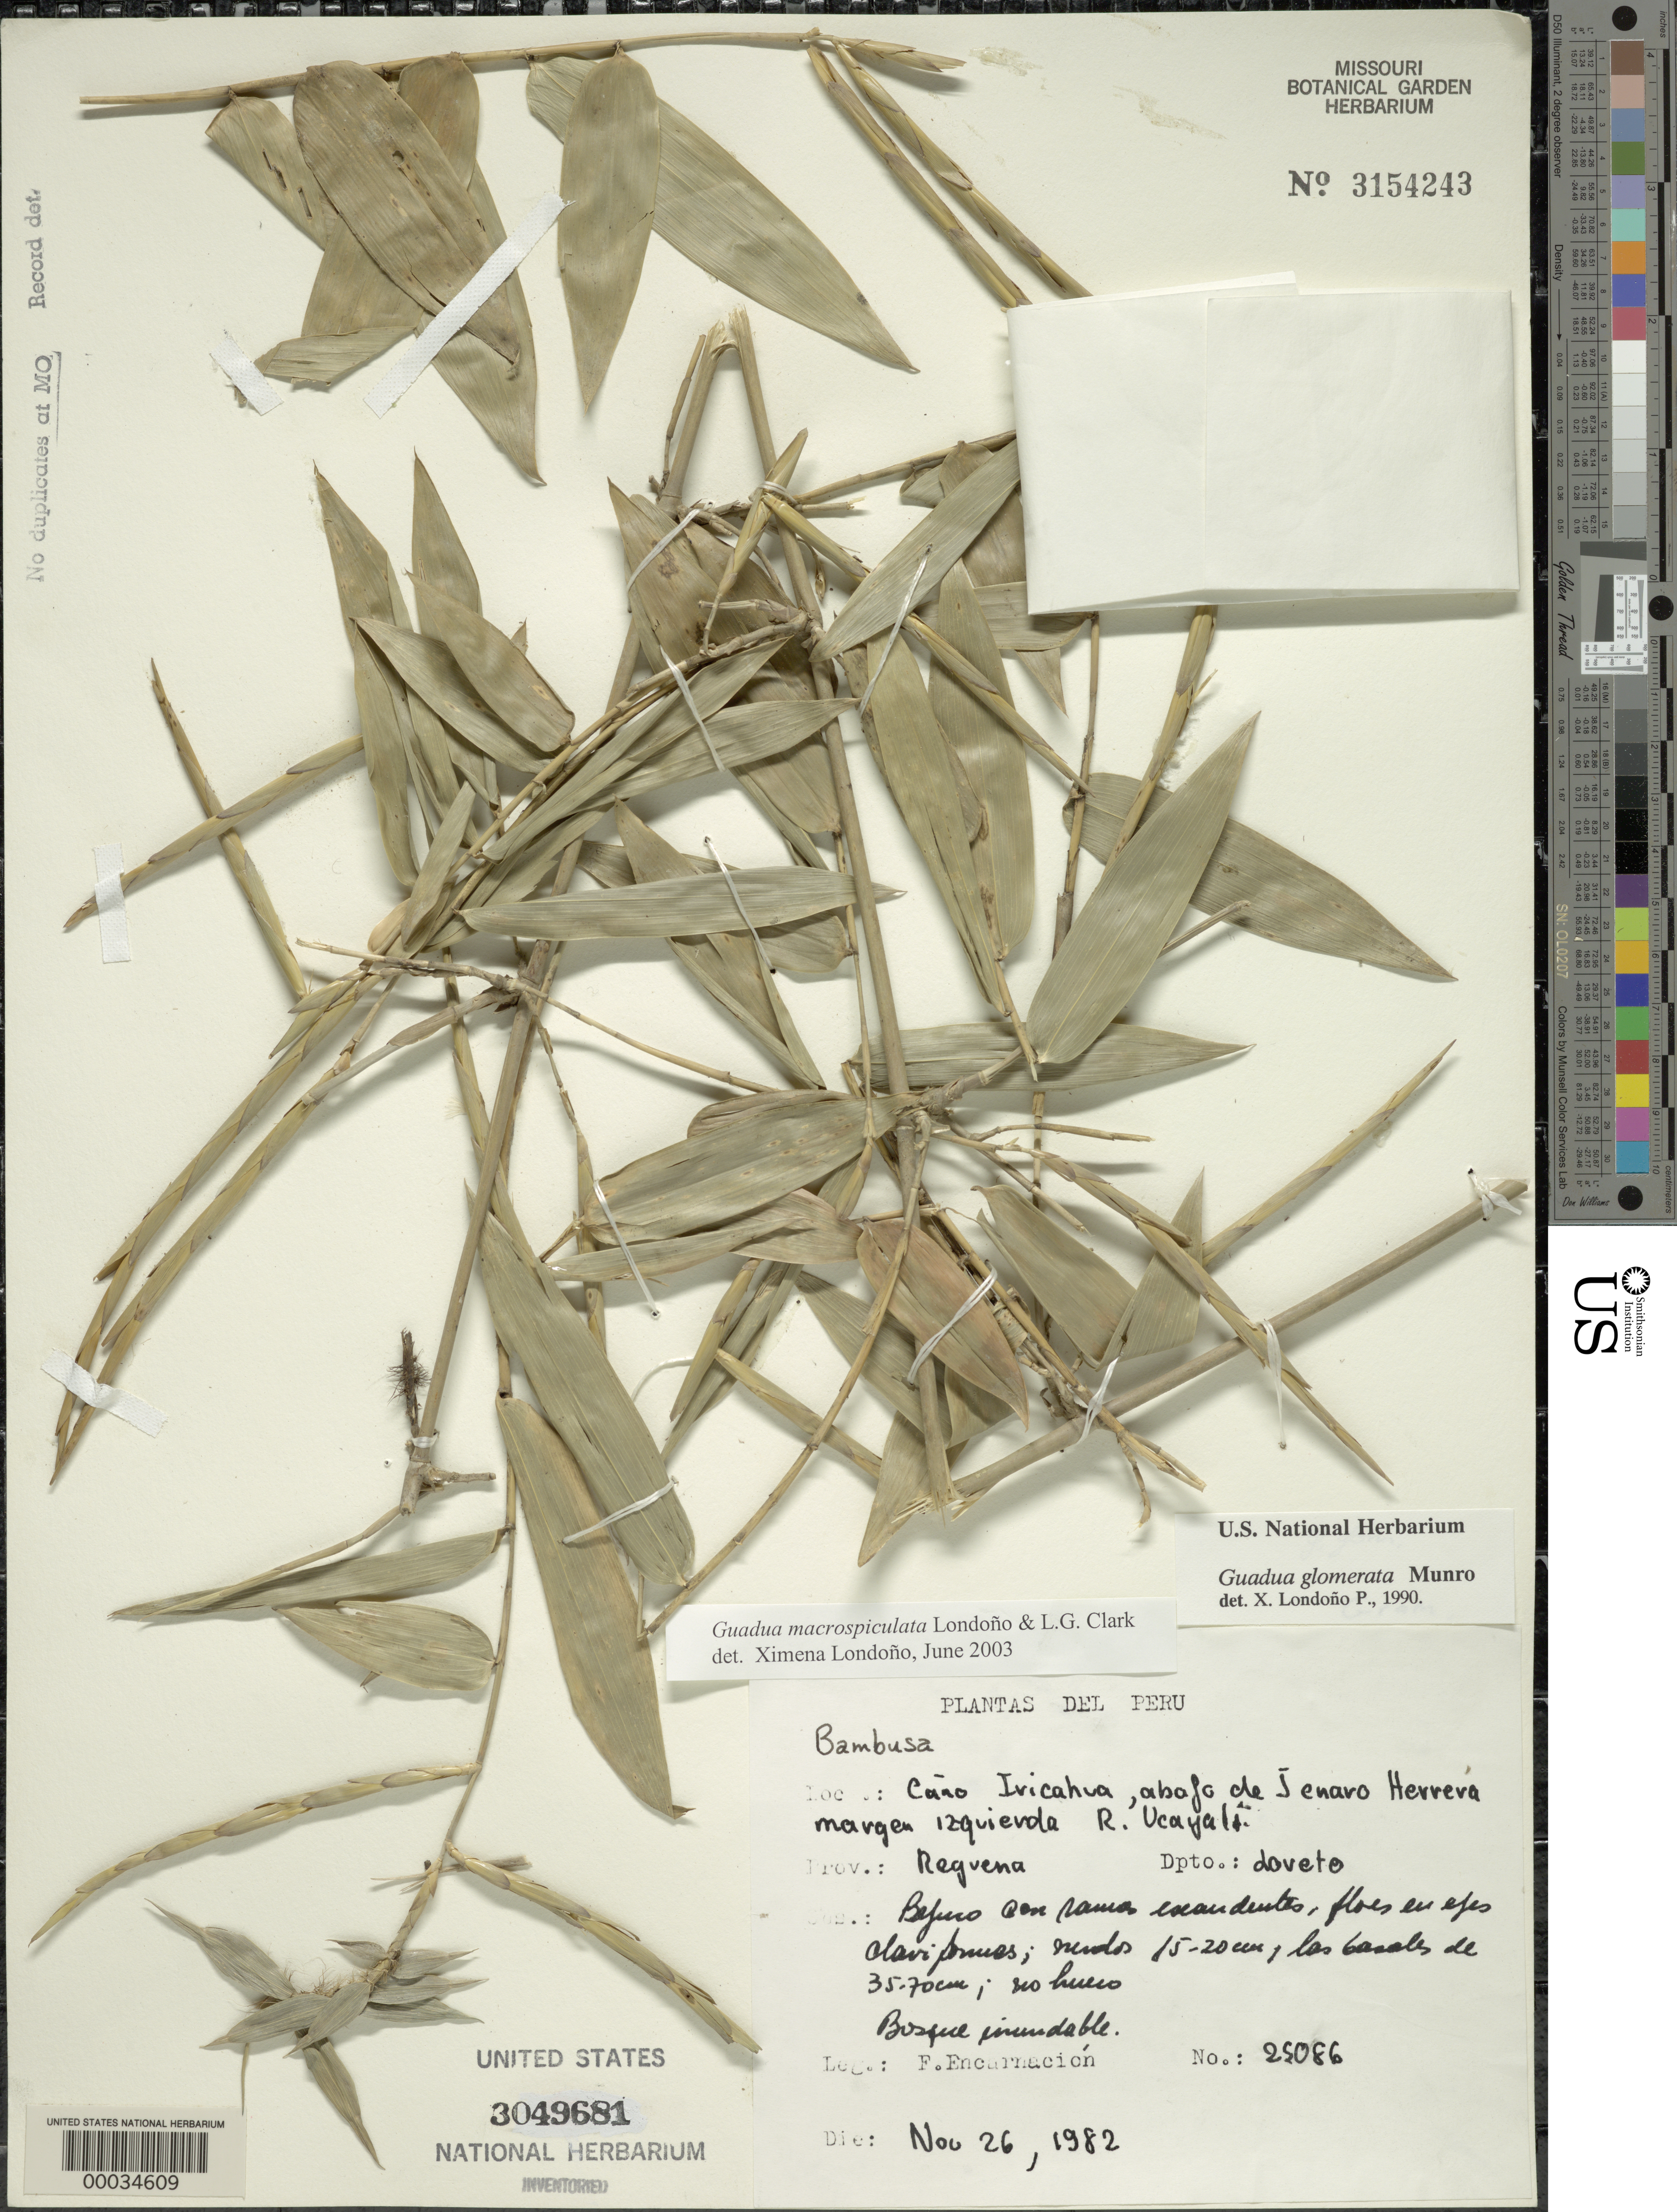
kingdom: Plantae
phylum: Tracheophyta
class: Liliopsida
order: Poales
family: Poaceae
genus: Guadua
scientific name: Guadua macrospiculata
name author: Londoño & L.G. Clark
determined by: Londoño, X., (TULV), Jardin Botanico "Juan Maria Cespedes"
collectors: F. Encarnación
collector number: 25086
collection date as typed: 26 Nov 1982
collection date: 1982-11-26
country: Peru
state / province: Loreto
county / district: Requena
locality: Cano iricahua, abafo de jeraro herrera, left side of rio ucayali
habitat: Inundated forest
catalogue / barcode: US 3049681